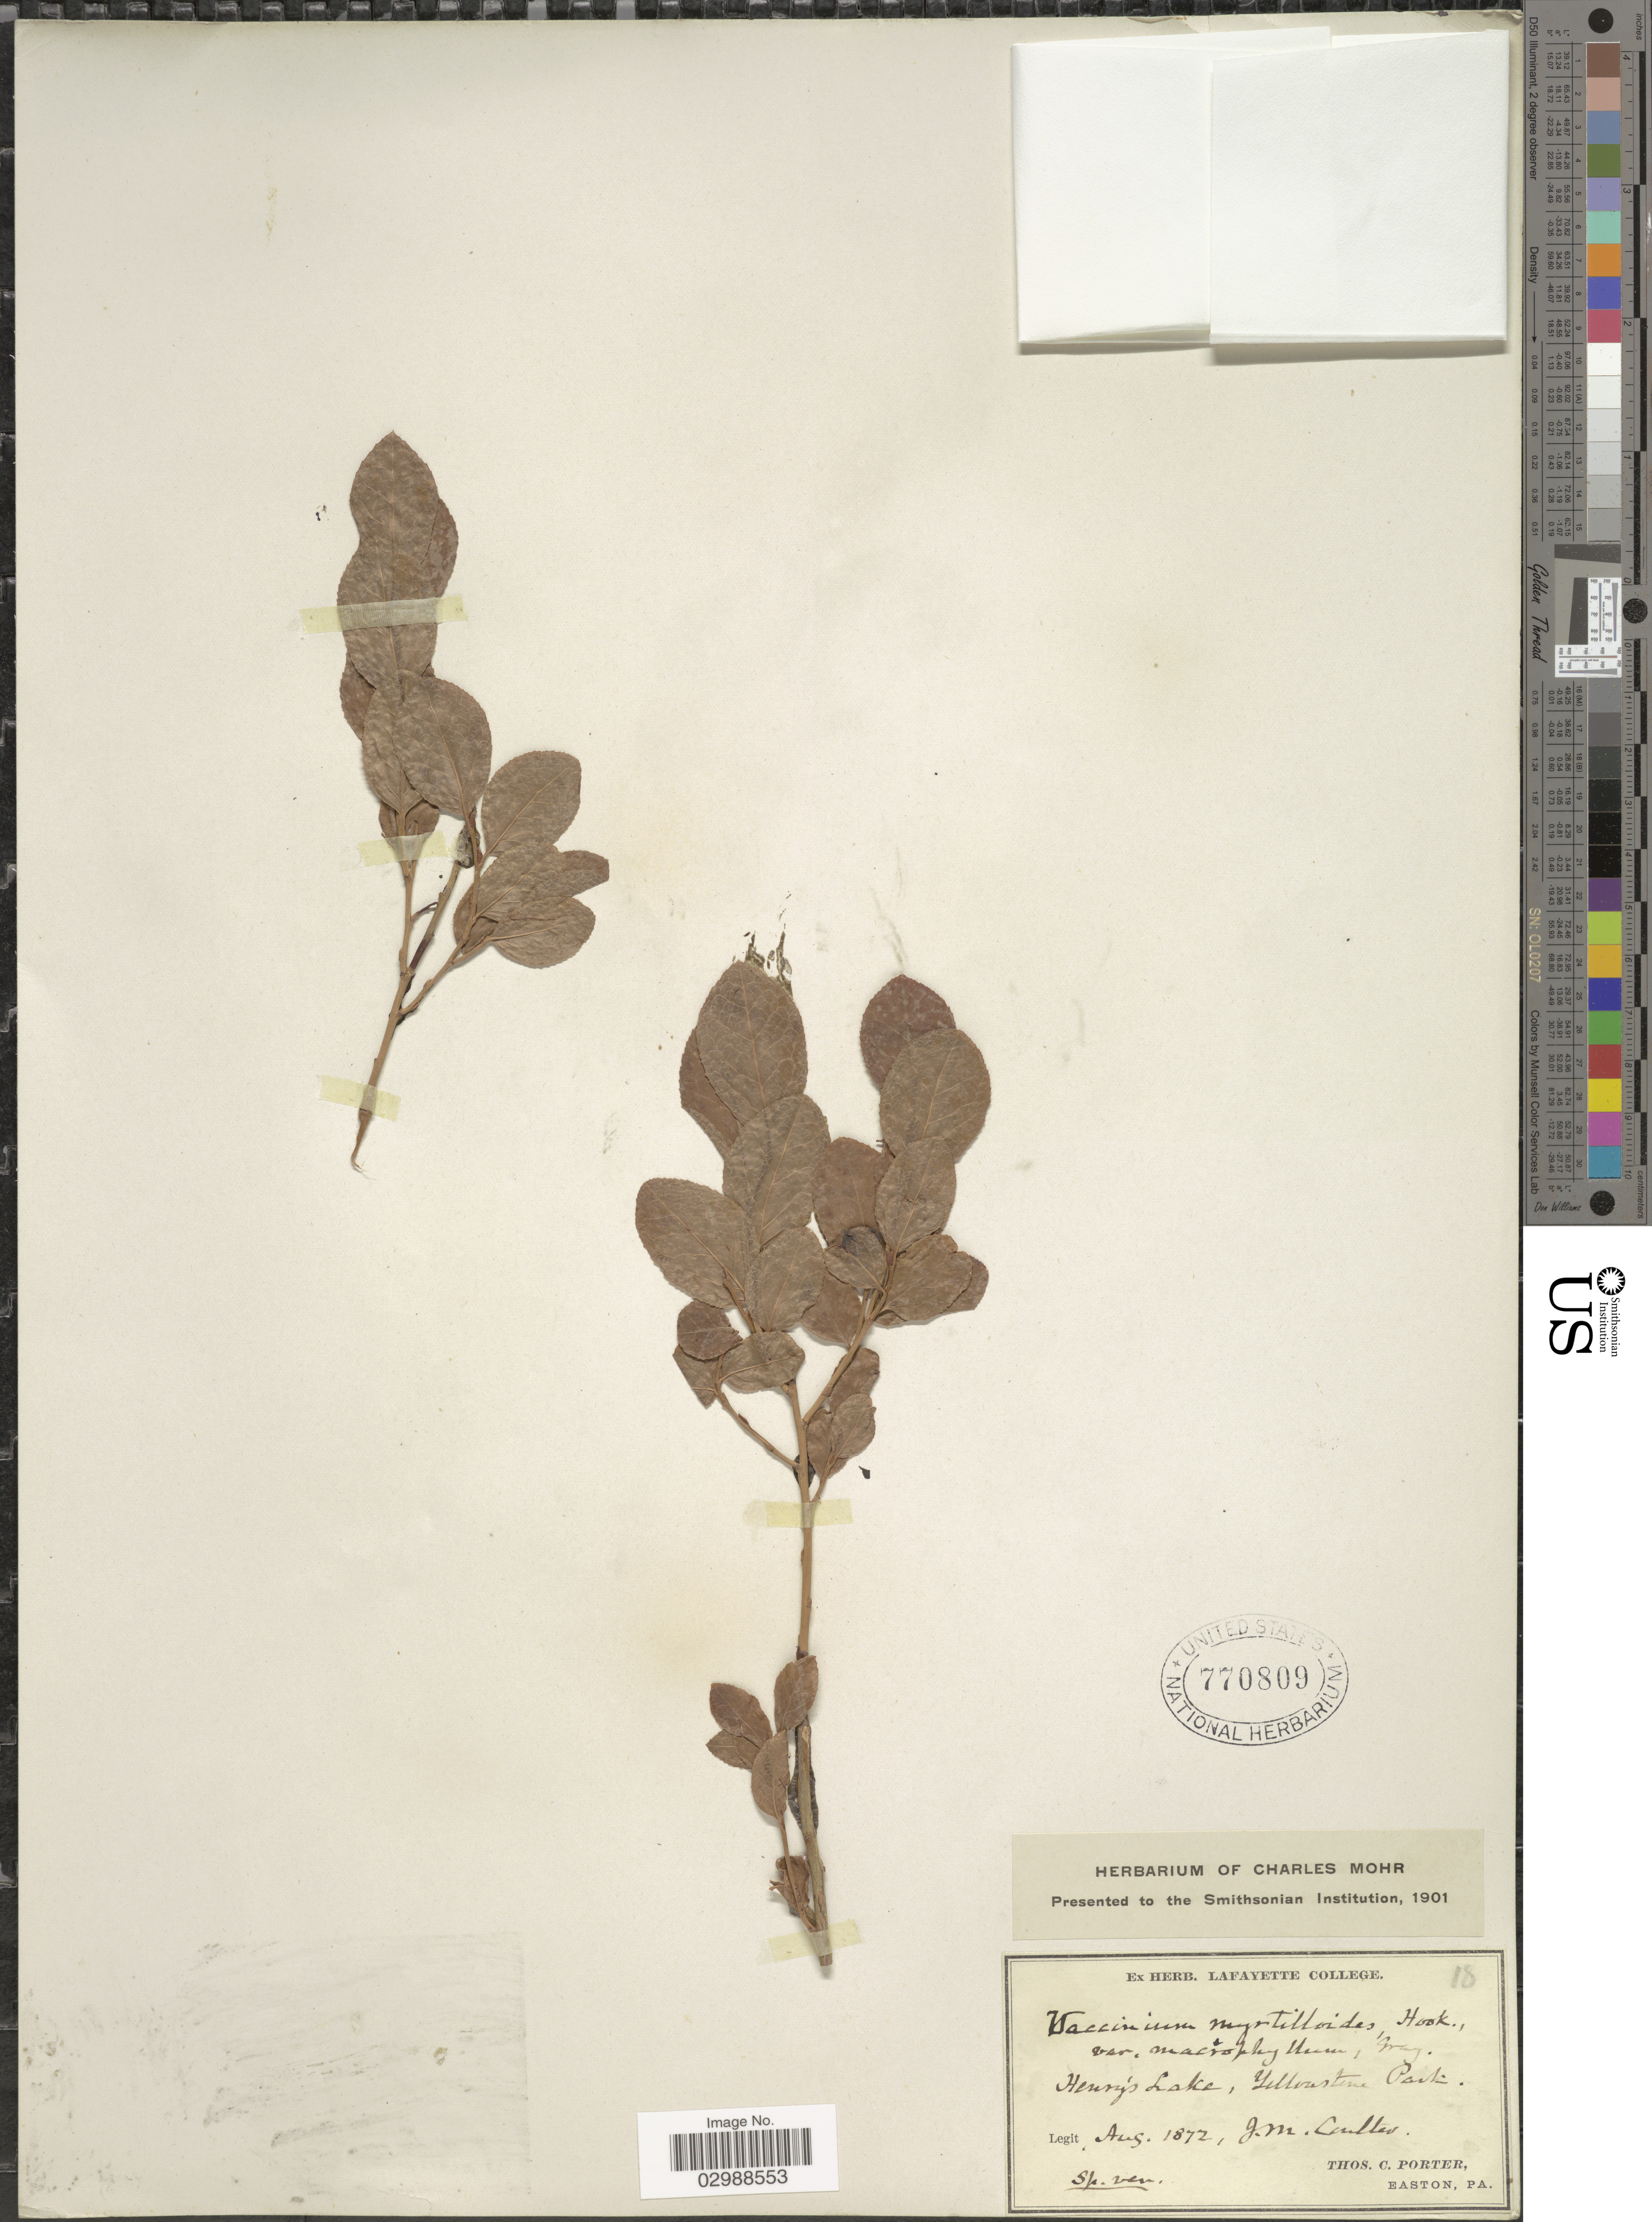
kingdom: Plantae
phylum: Tracheophyta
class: Magnoliopsida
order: Ericales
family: Ericaceae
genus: Vaccinium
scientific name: Vaccinium membranaceum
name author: Douglas ex Torr.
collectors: T. Porter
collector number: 18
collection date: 1872-08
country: United States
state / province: Idaho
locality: Henry's Lake, Yellowstone Park.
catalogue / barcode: US 770809